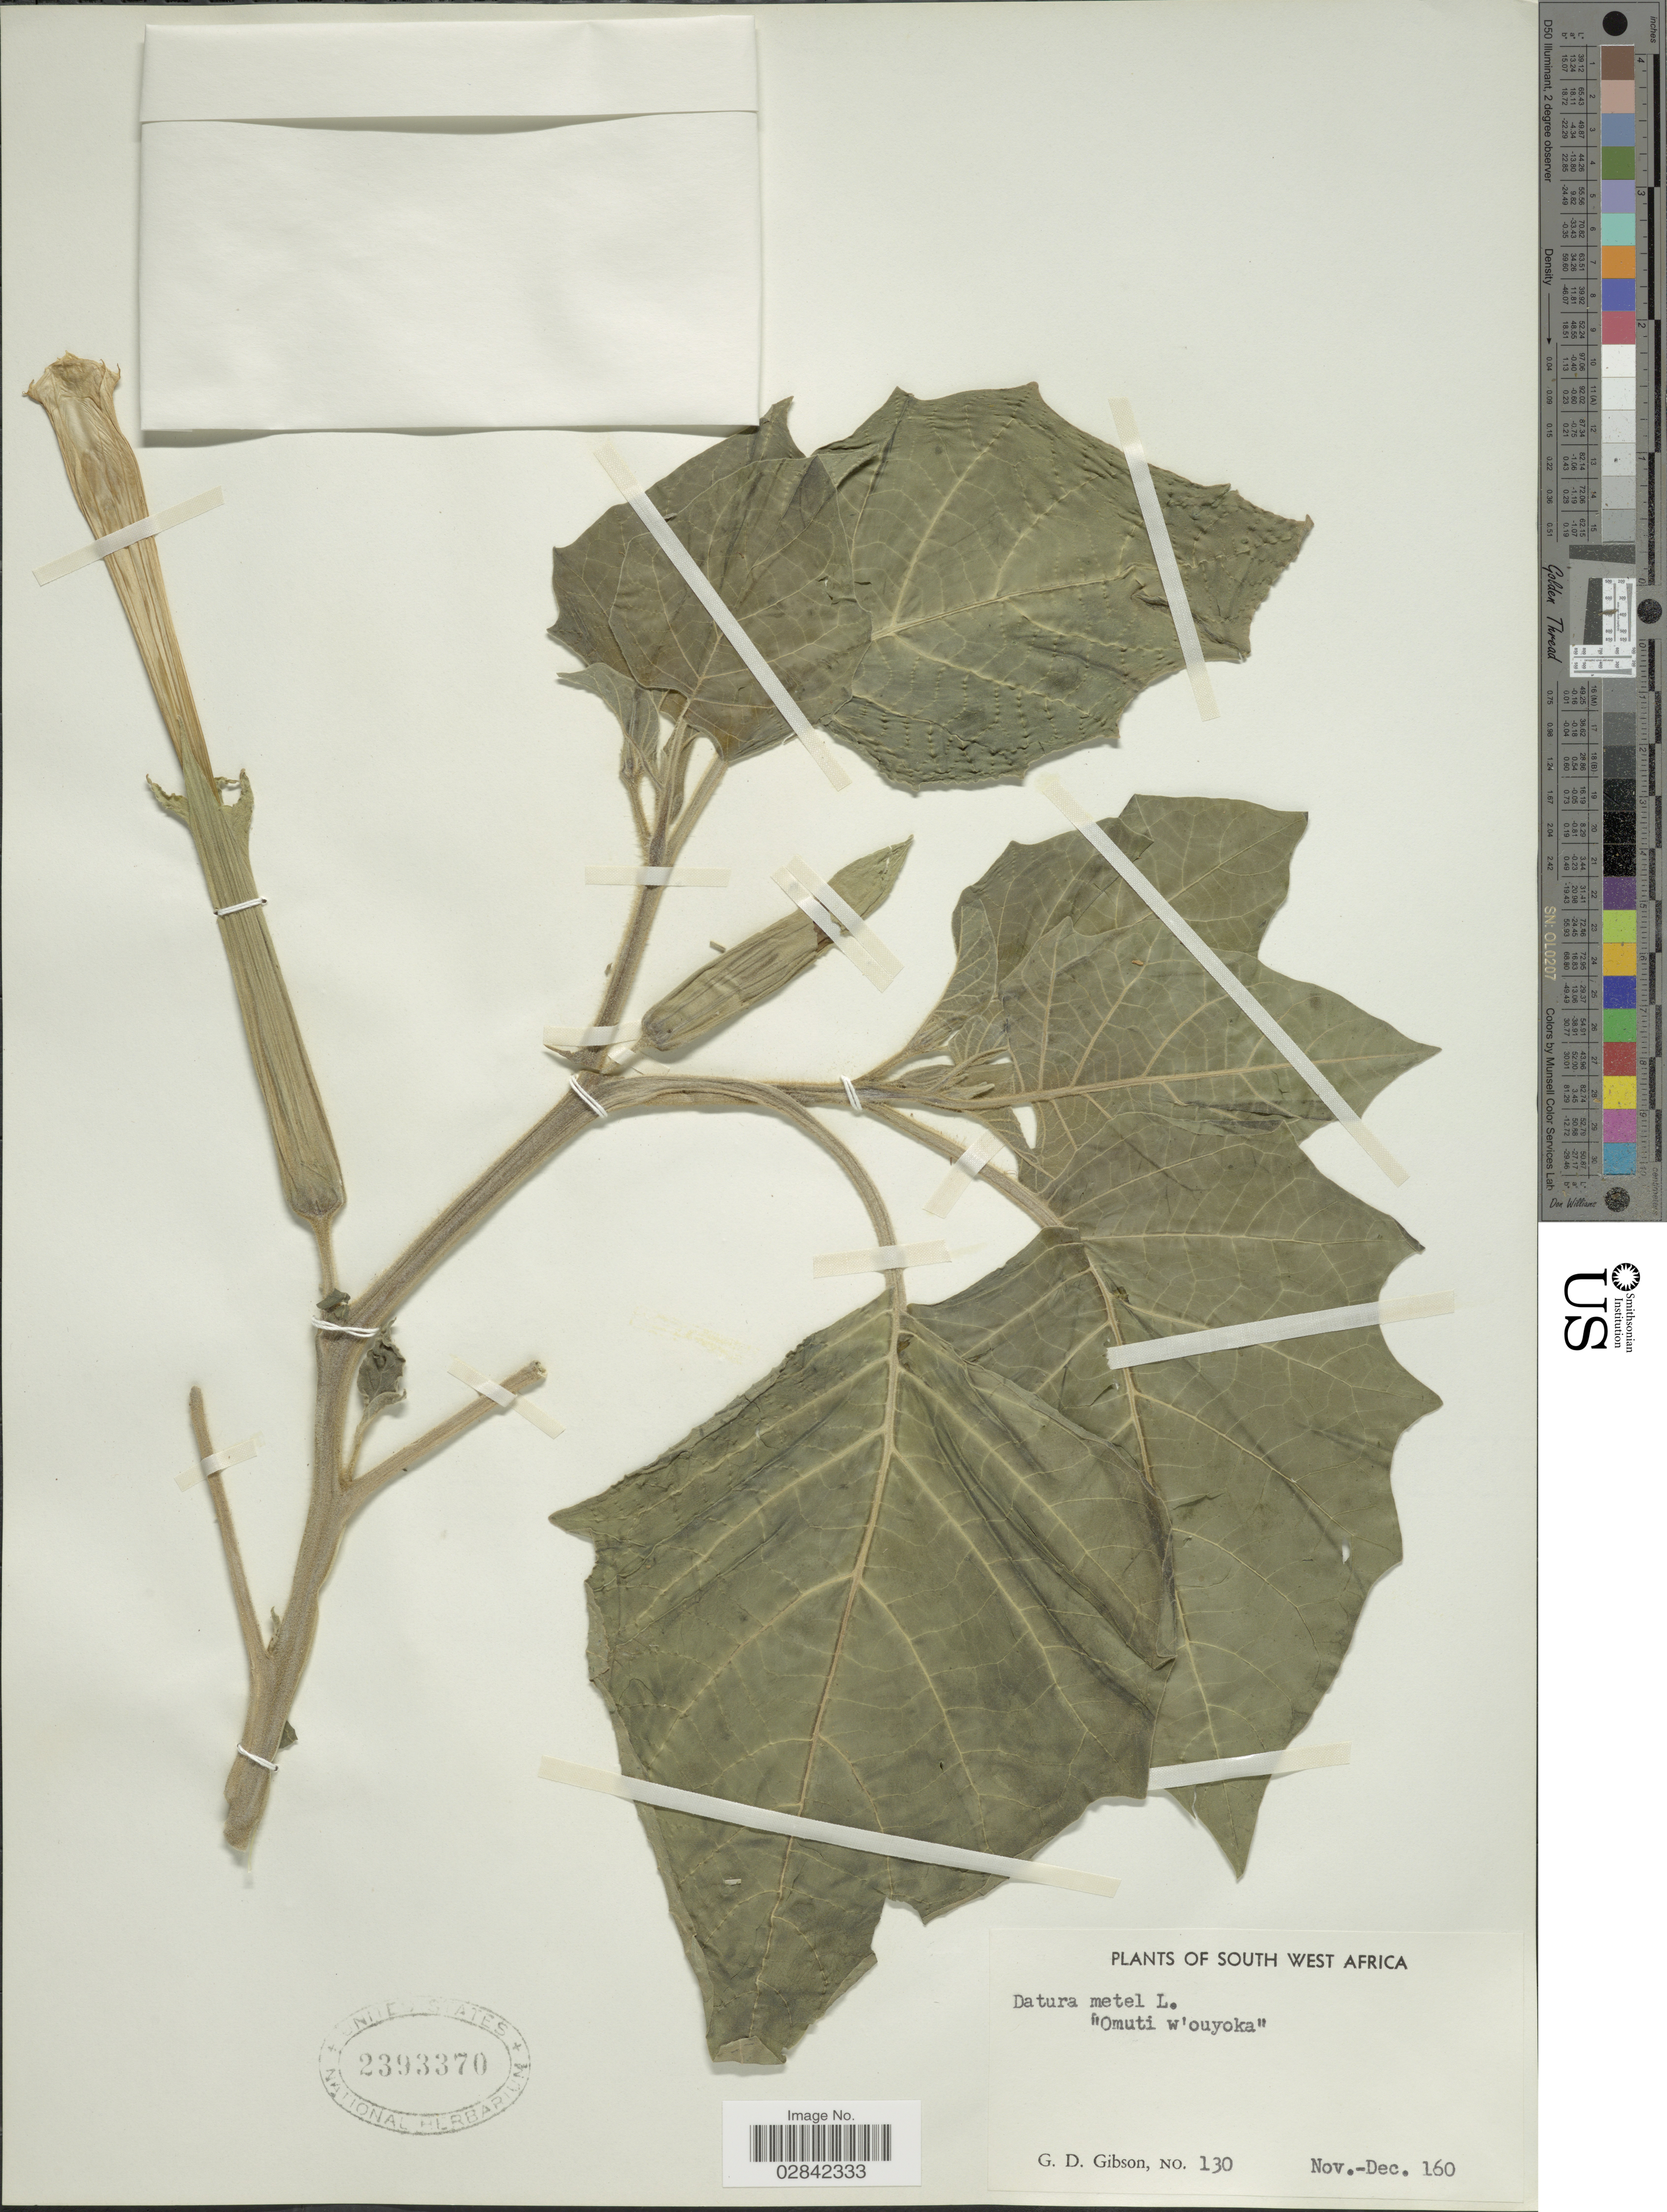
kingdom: Plantae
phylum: Tracheophyta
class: Magnoliopsida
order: Solanales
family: Solanaceae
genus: Datura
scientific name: Datura metel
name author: L.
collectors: G. D. Gibson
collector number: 130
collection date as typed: Nov.-Dec. 160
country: Namibia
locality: South West Africa.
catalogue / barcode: US 2393370